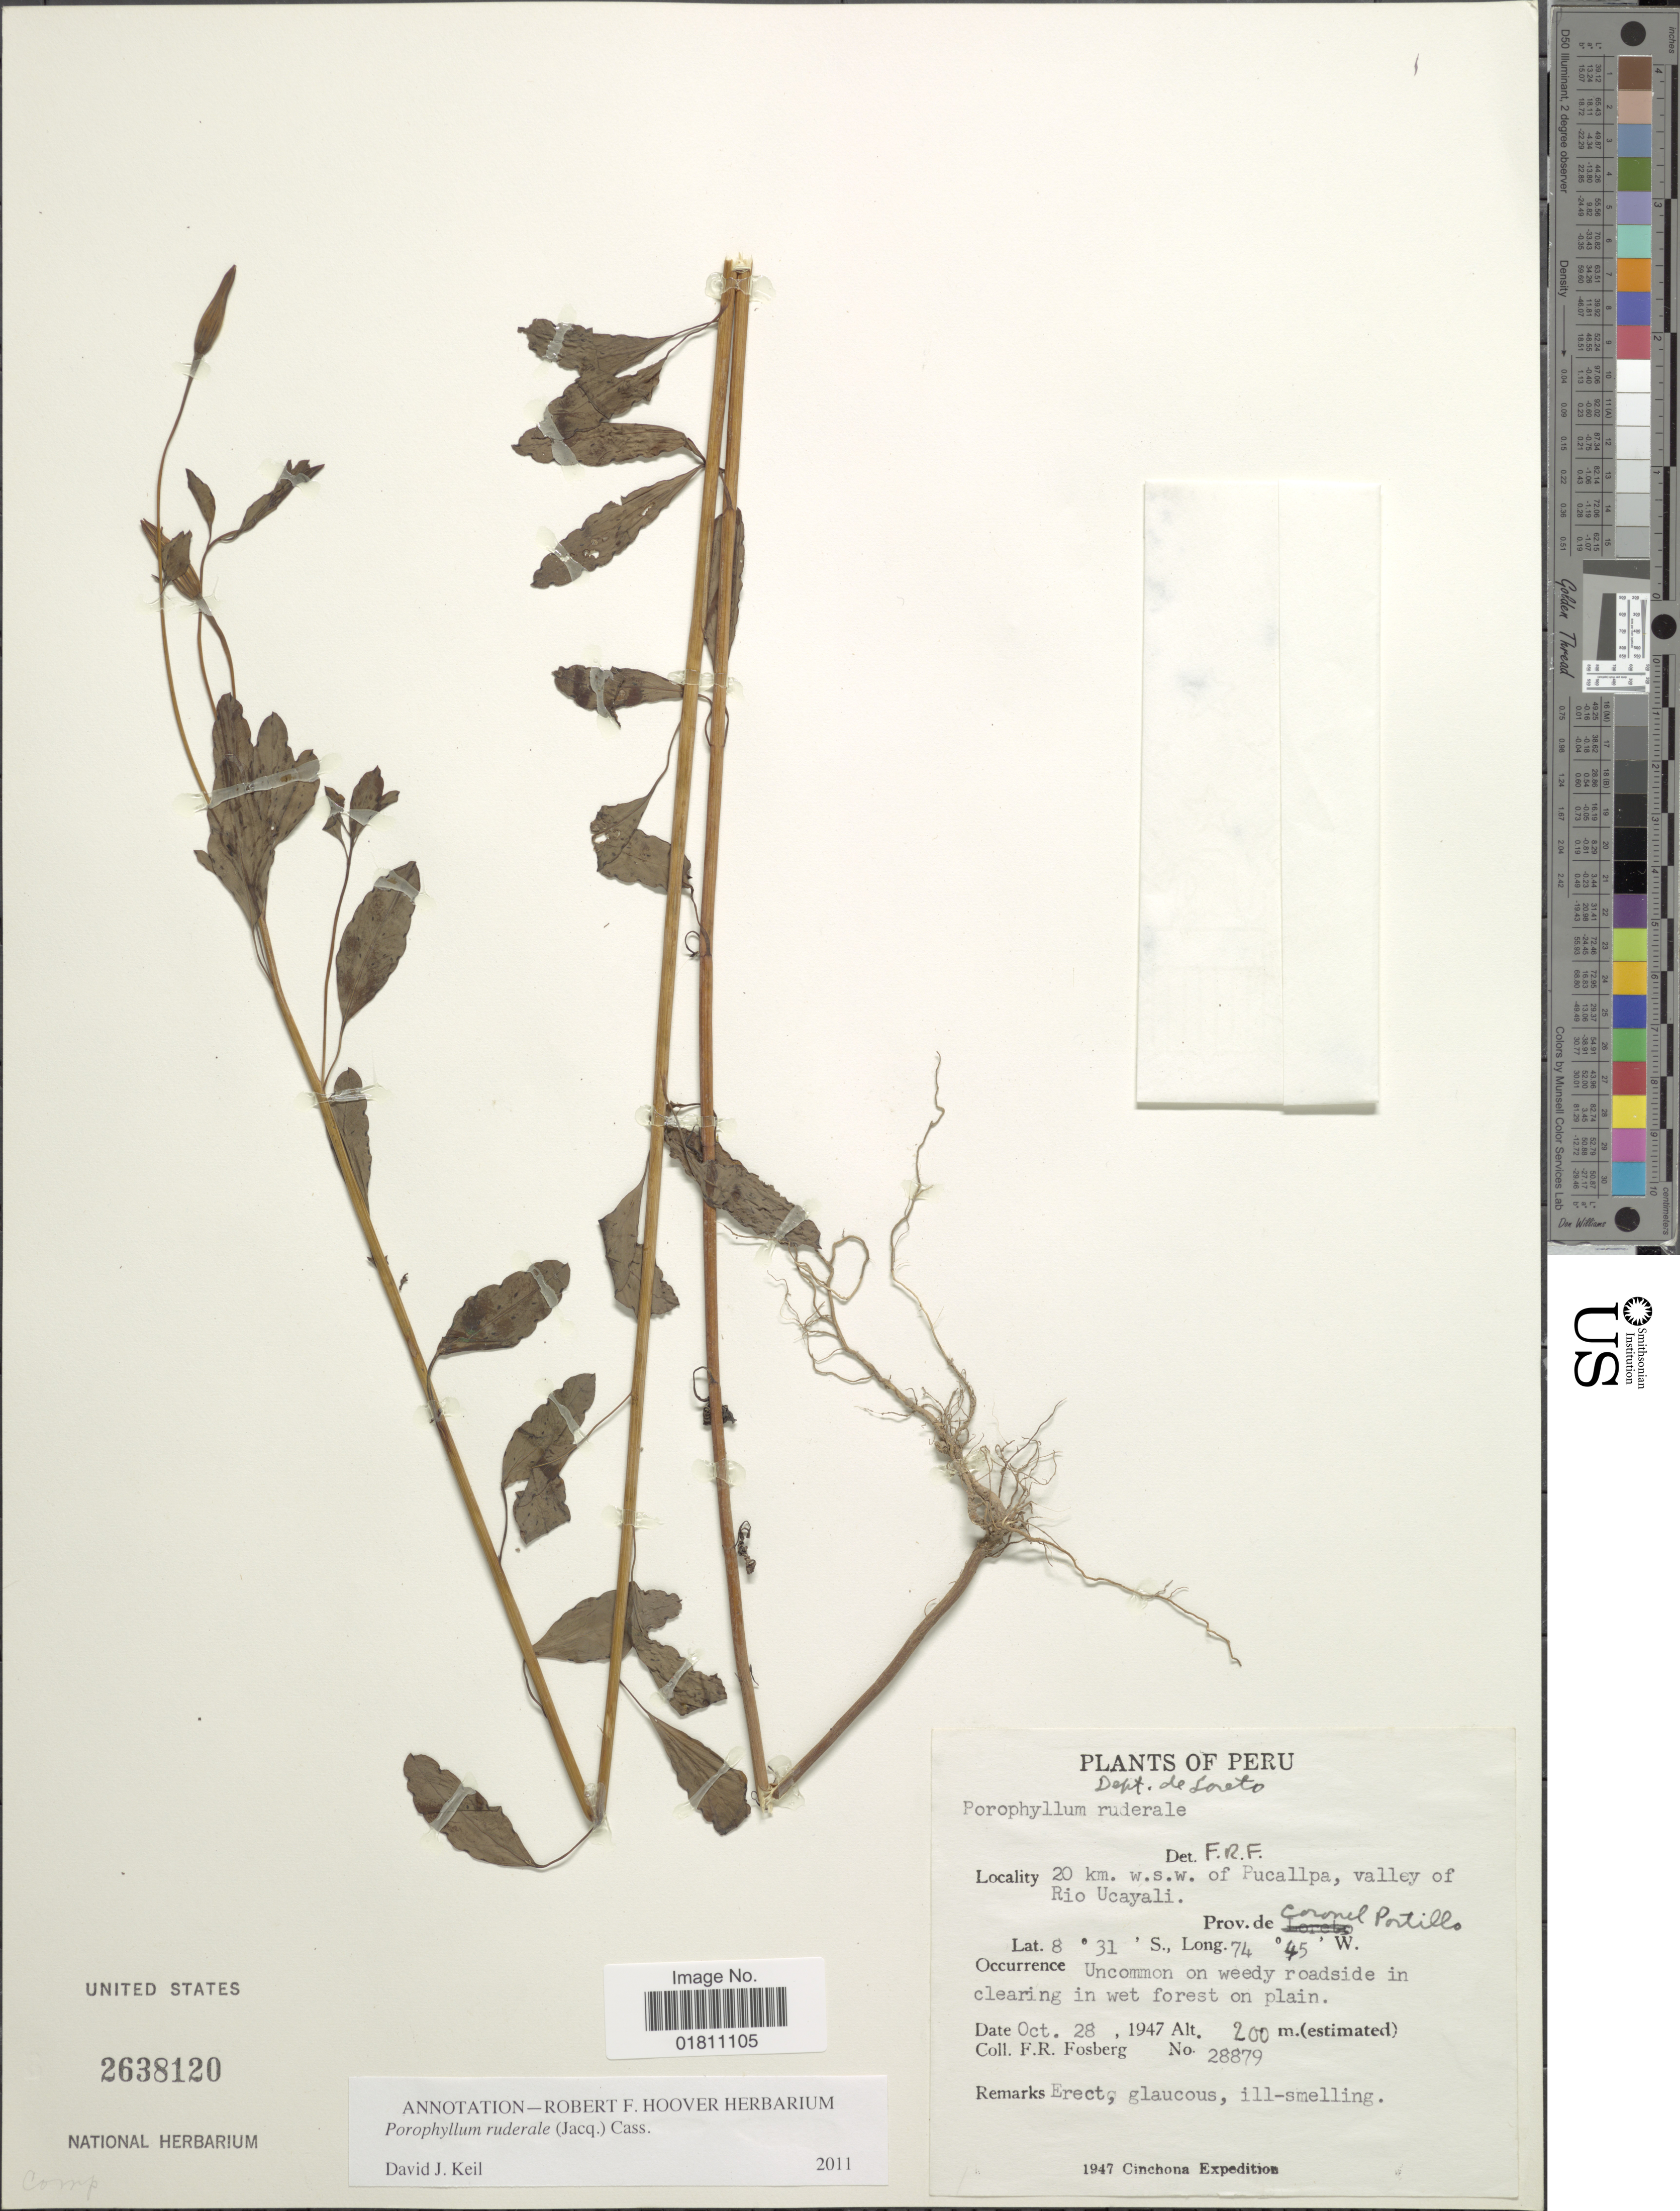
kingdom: Plantae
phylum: Tracheophyta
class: Magnoliopsida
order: Asterales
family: Asteraceae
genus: Porophyllum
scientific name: Porophyllum ruderale subsp. ruderale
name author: (Jacq.) Cass.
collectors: F. R. Fosberg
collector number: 28879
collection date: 1947-10-28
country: Peru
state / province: Loreto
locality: Dept de Loreto, 20 km w.s.w. of Pucallpa, valley of Rio Ucayali, Prov de Portillo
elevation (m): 200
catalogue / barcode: US 2638120